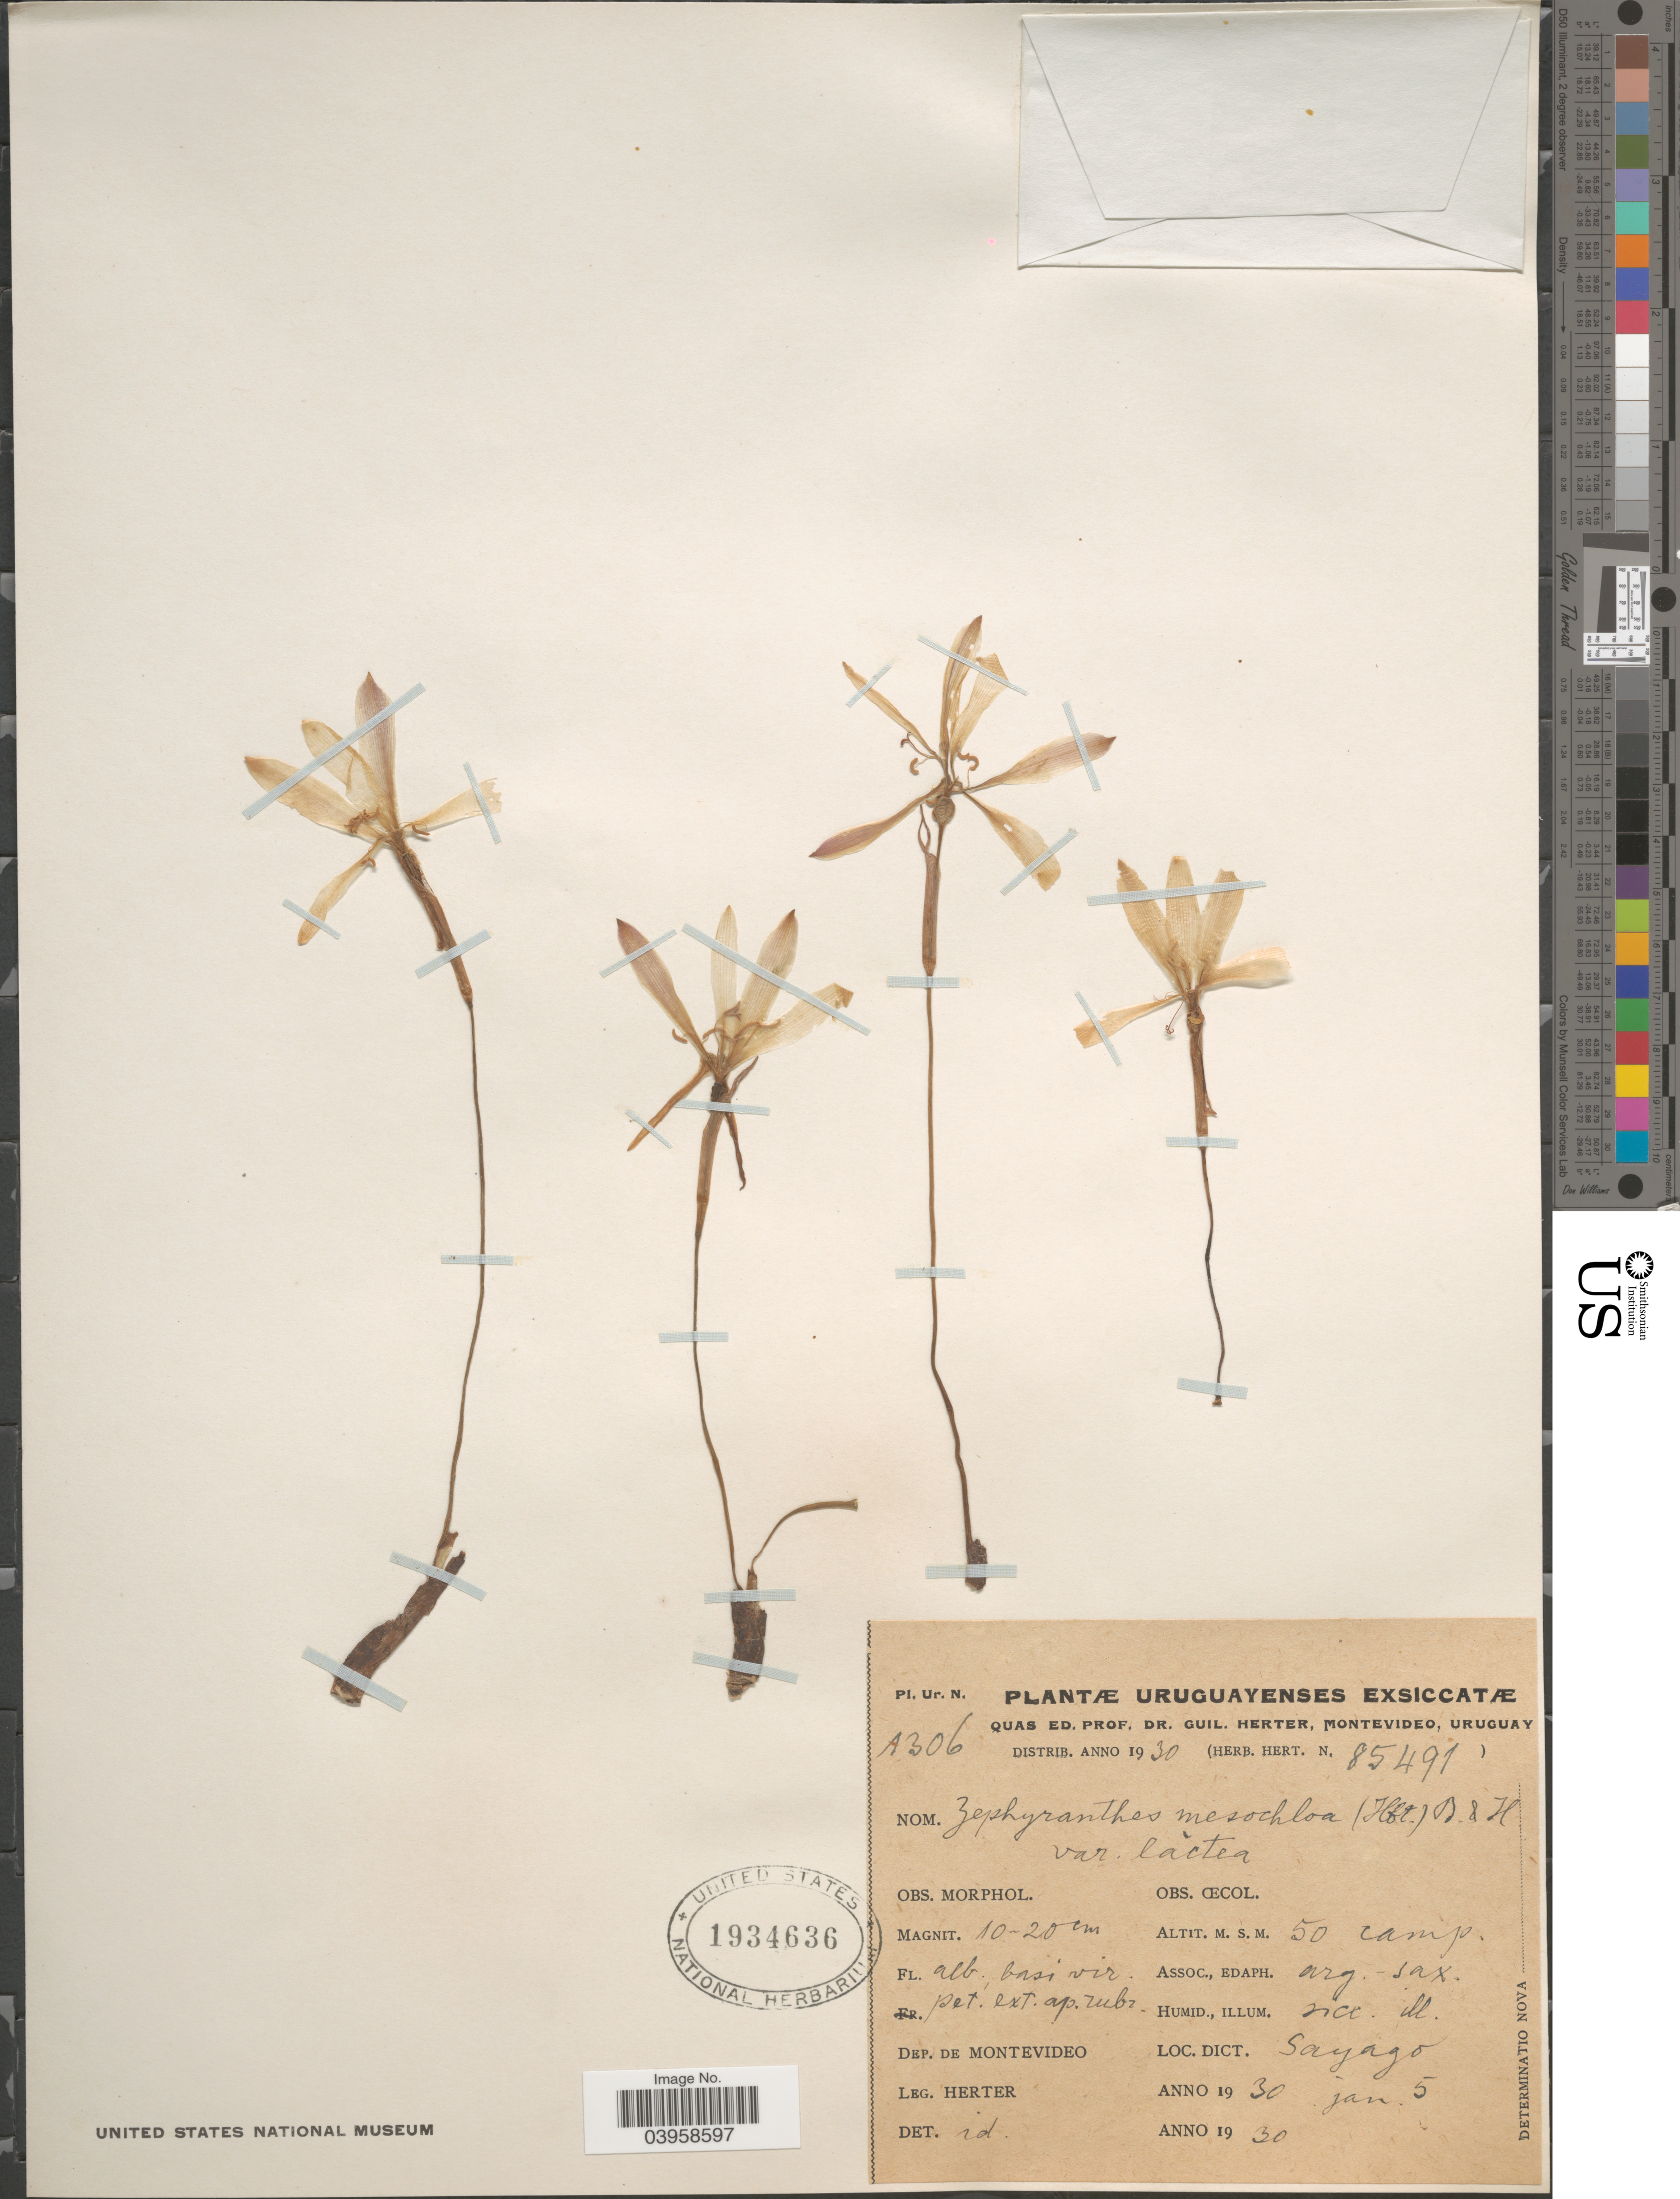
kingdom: Plantae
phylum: Tracheophyta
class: Liliopsida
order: Asparagales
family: Amaryllidaceae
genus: Zephyranthes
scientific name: Zephyranthes mesochloa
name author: Herb. ex Lindl.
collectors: G. Herter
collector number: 85491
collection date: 1930-01-05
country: Uruguay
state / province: Montevideo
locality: Dep. de Montevideo. Loc. Dict. Sayago.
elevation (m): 50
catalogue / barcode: US 1934636